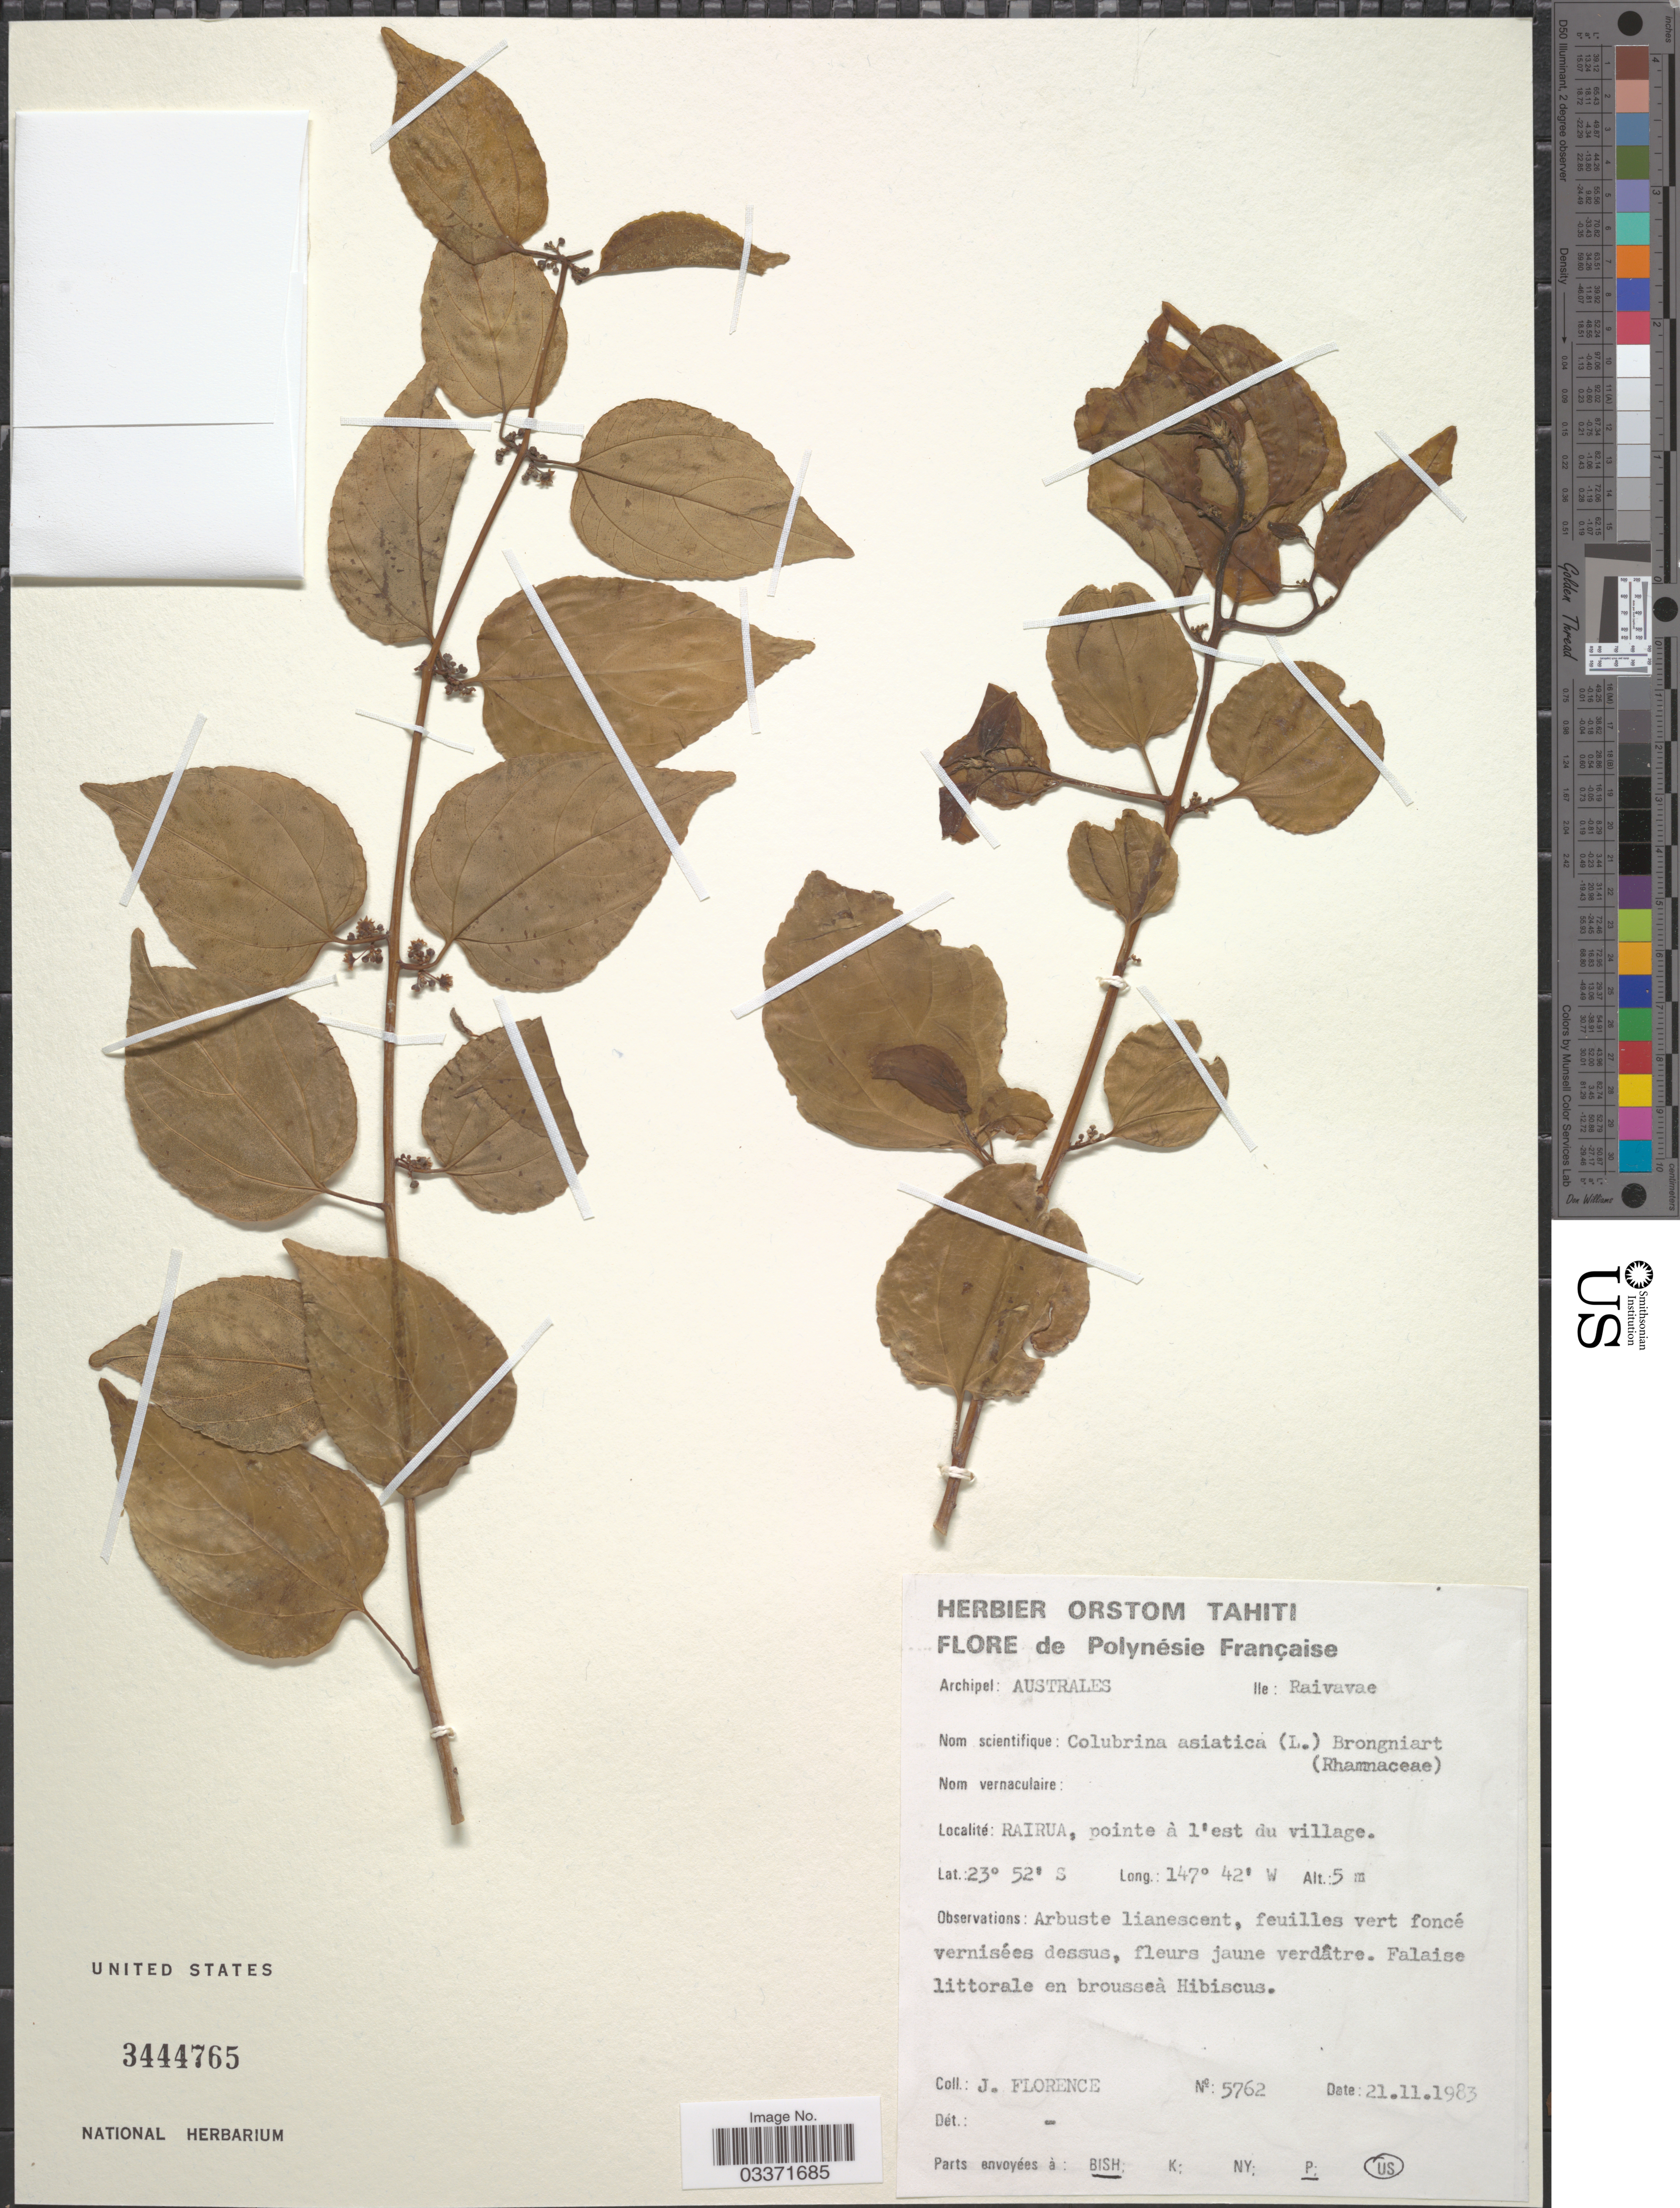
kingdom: Plantae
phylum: Tracheophyta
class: Magnoliopsida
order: Rosales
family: Rhamnaceae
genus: Colubrina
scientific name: Colubrina asiatica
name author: (L.) Brongn.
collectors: J. Florence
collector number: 5762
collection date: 1983-11-21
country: French Polynesia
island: Raivavae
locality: Archipel: Australes, Ile: Raivavae, Rairua, pointe à l'est du village.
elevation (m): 5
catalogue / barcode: US 3444765